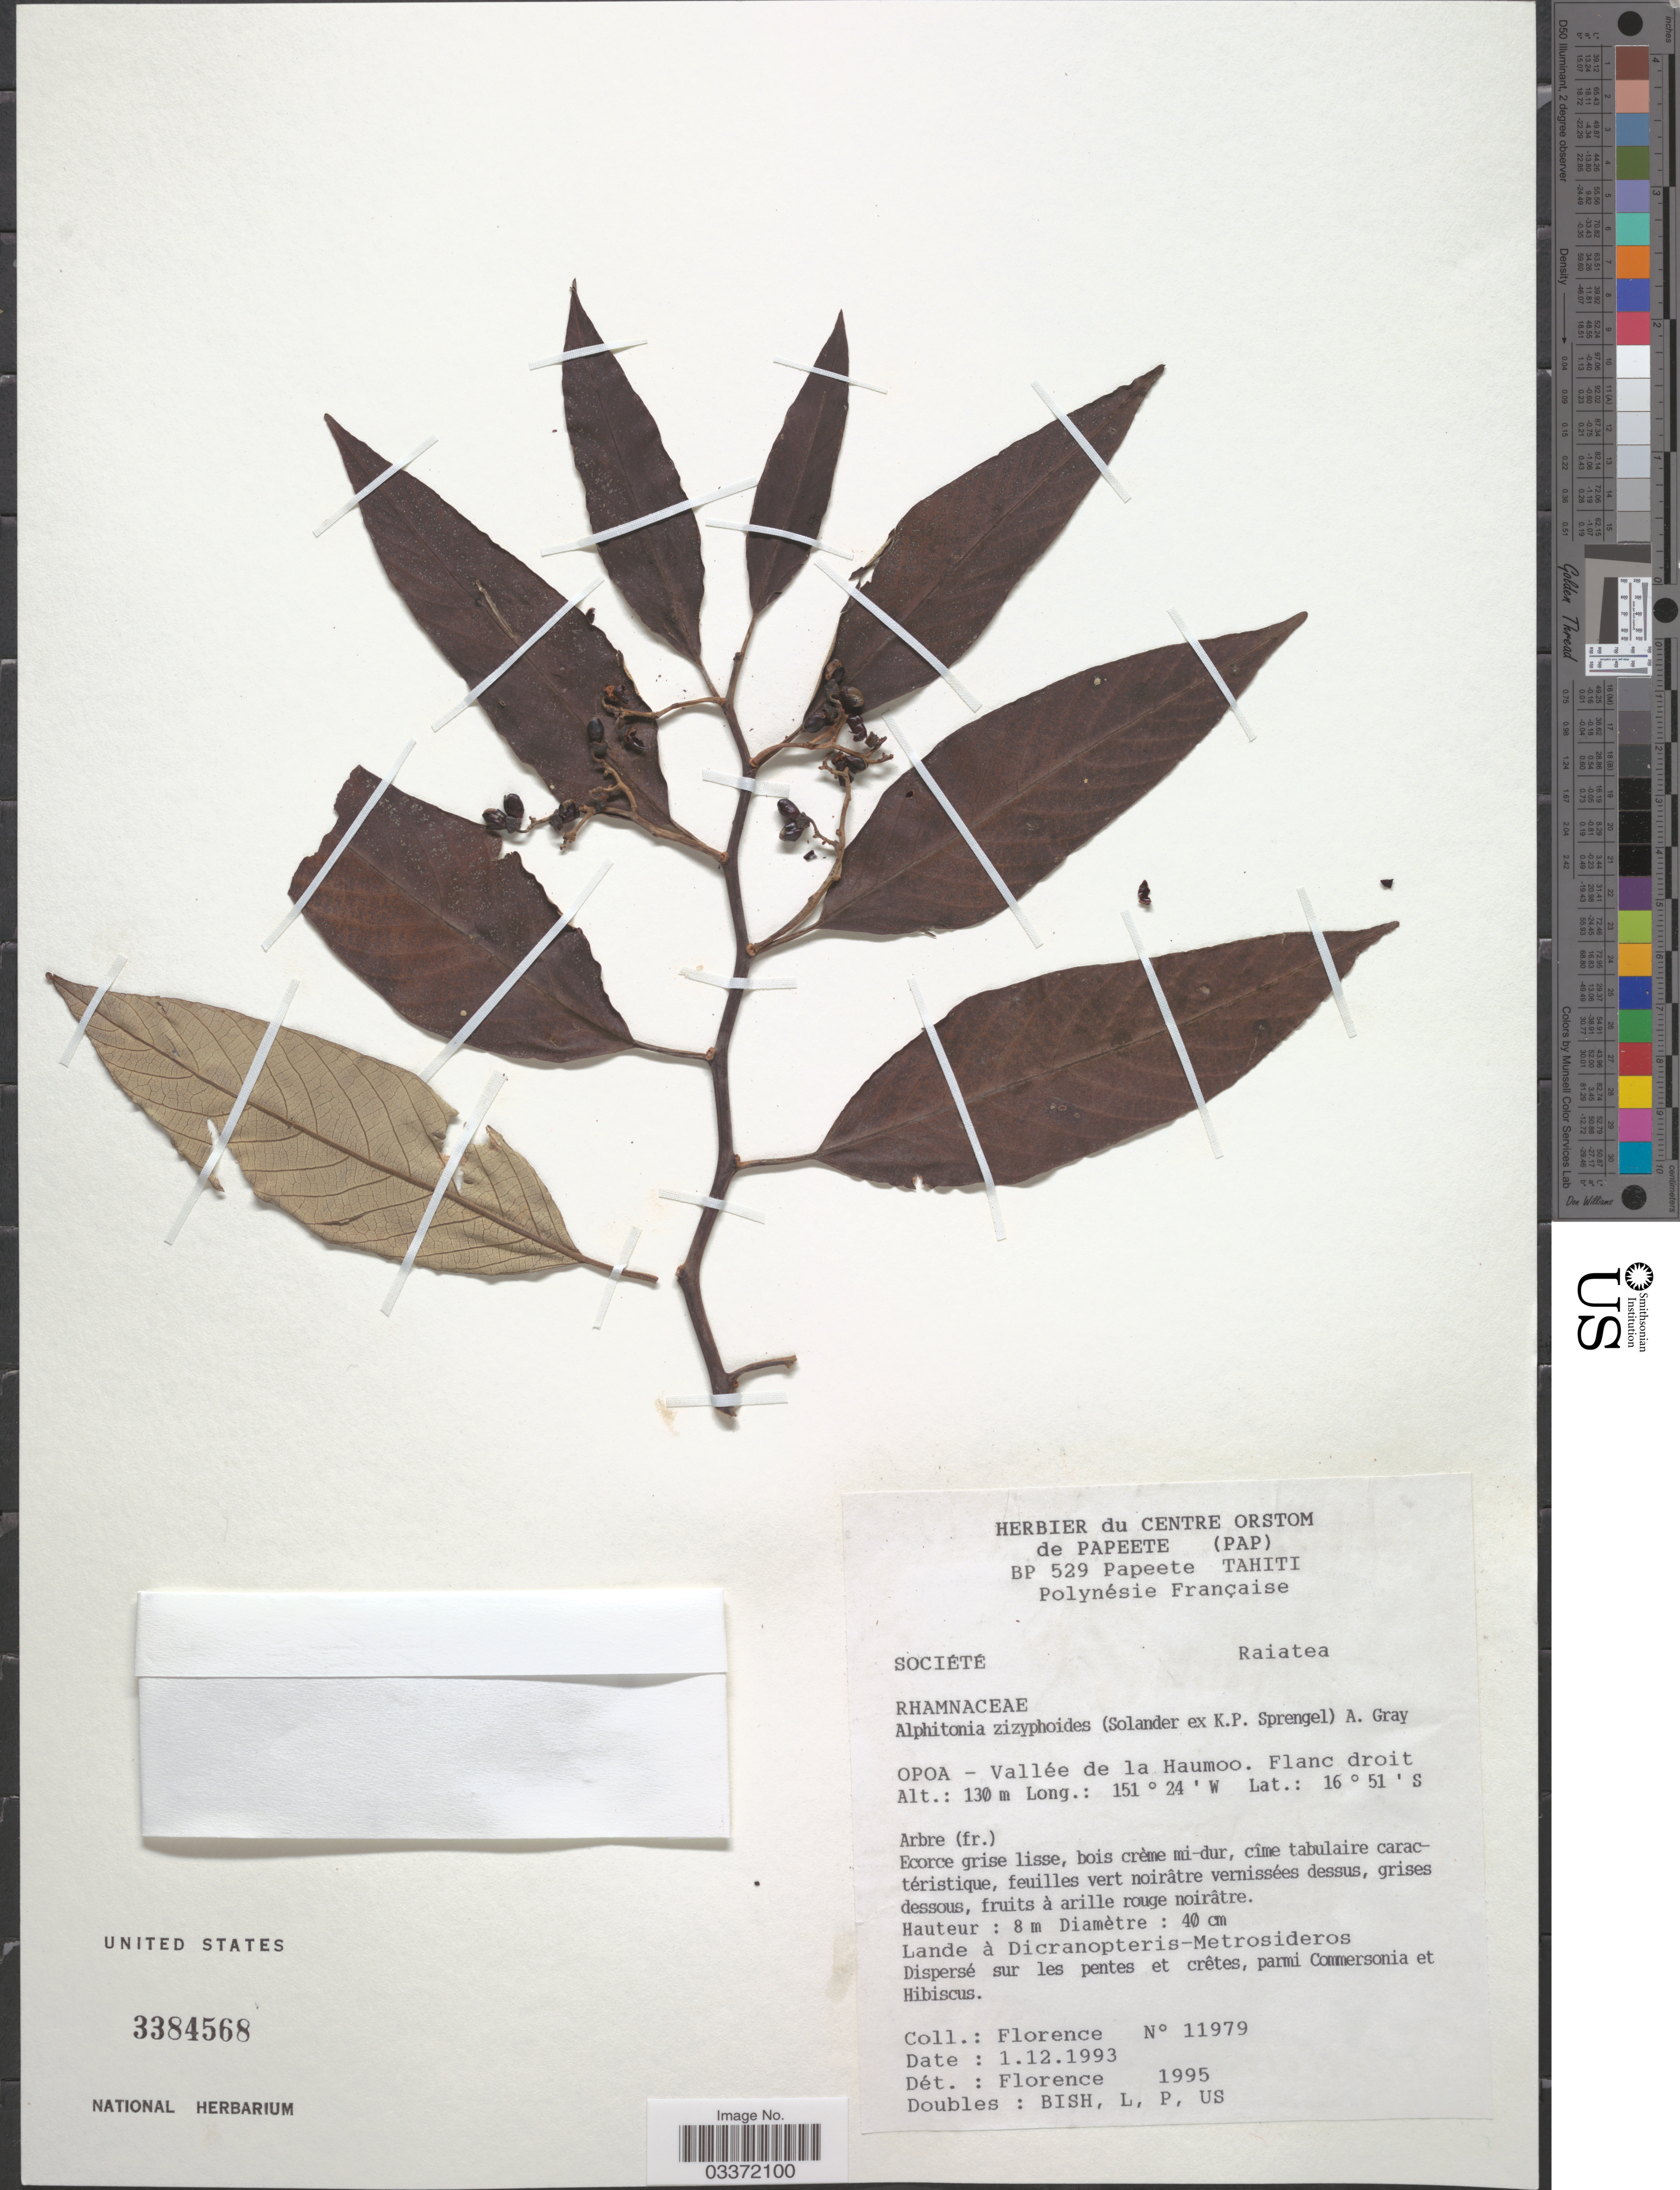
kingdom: Plantae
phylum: Tracheophyta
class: Magnoliopsida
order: Rosales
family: Rhamnaceae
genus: Alphitonia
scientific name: Alphitonia zizyphoides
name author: (Sol. ex Spreng.) A. Gray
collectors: -. Florence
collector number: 11979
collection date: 1993-12-01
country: French Polynesia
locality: Société, Raiatea, Opoa - Vallée de la Huamoo.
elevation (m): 130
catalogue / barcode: US 3384568